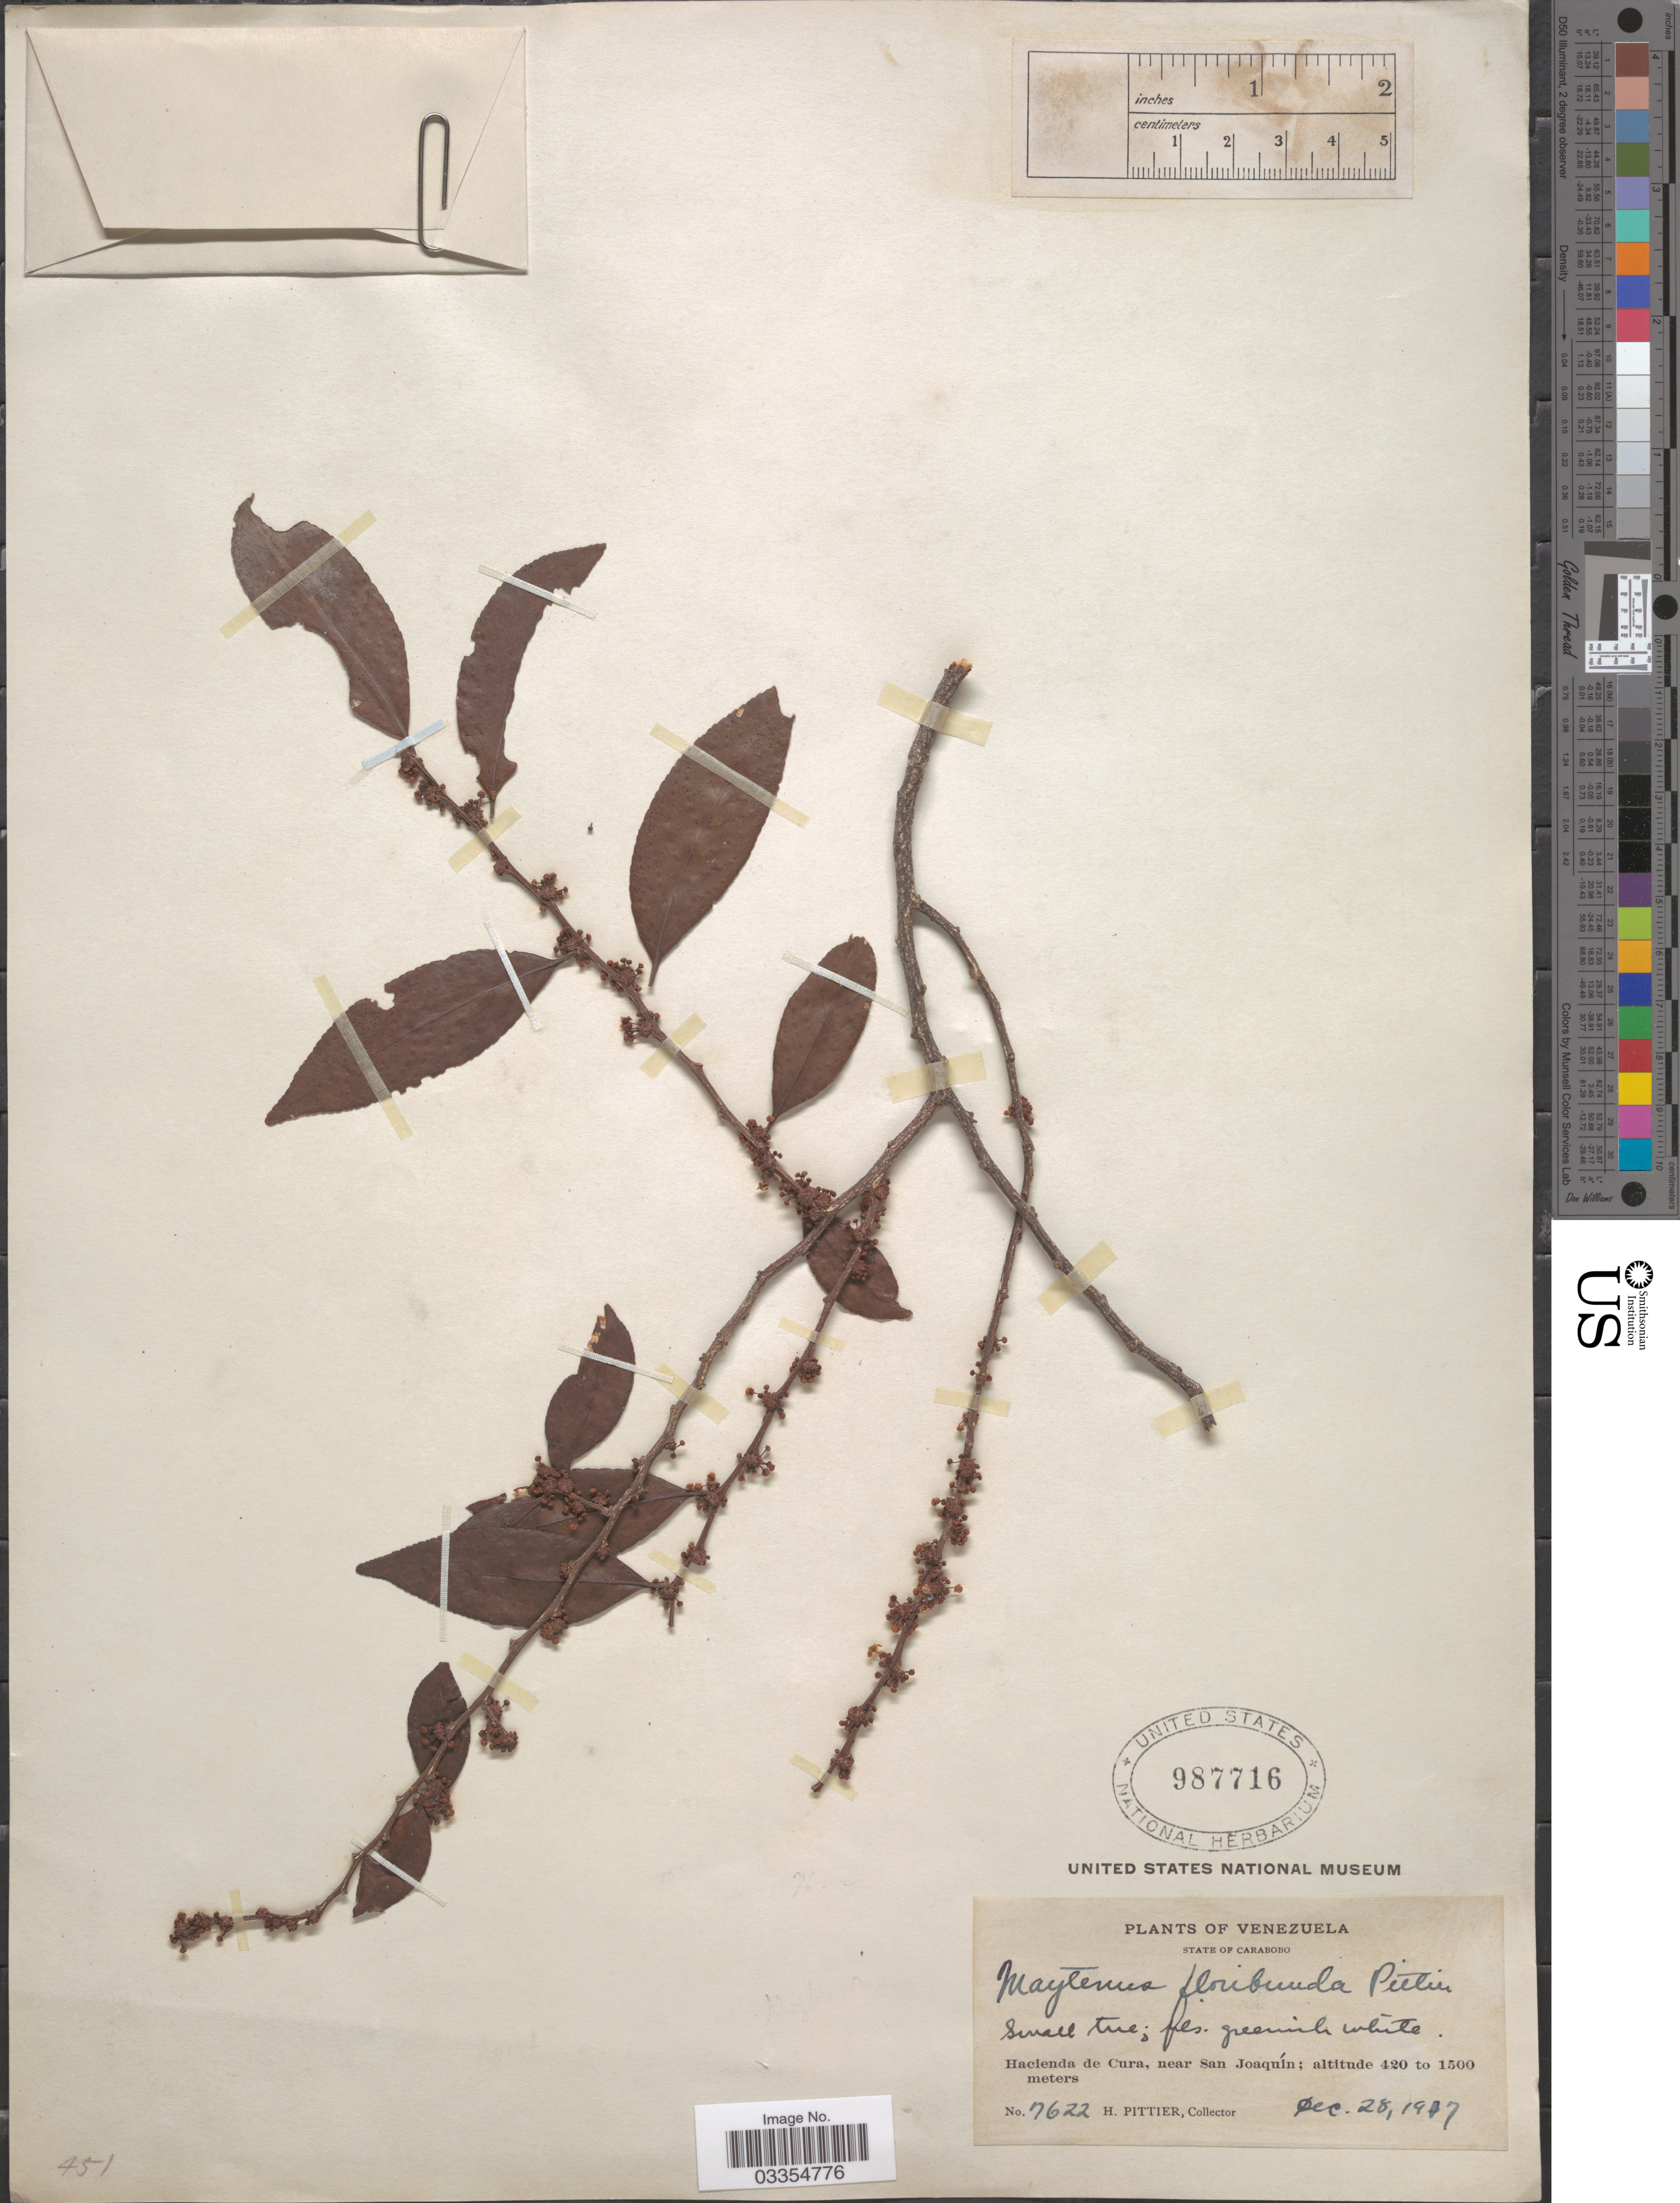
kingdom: Plantae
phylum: Tracheophyta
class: Magnoliopsida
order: Celastrales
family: Celastraceae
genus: Maytenus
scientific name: Maytenus floribunda Pittier, nom. illeg. hom.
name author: Pittier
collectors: H. F. Pittier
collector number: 7622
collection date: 1917-12-28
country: Venezuela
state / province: Carabobo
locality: Hacienda de Cura, near San Joaquín.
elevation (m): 420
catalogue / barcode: US 987716